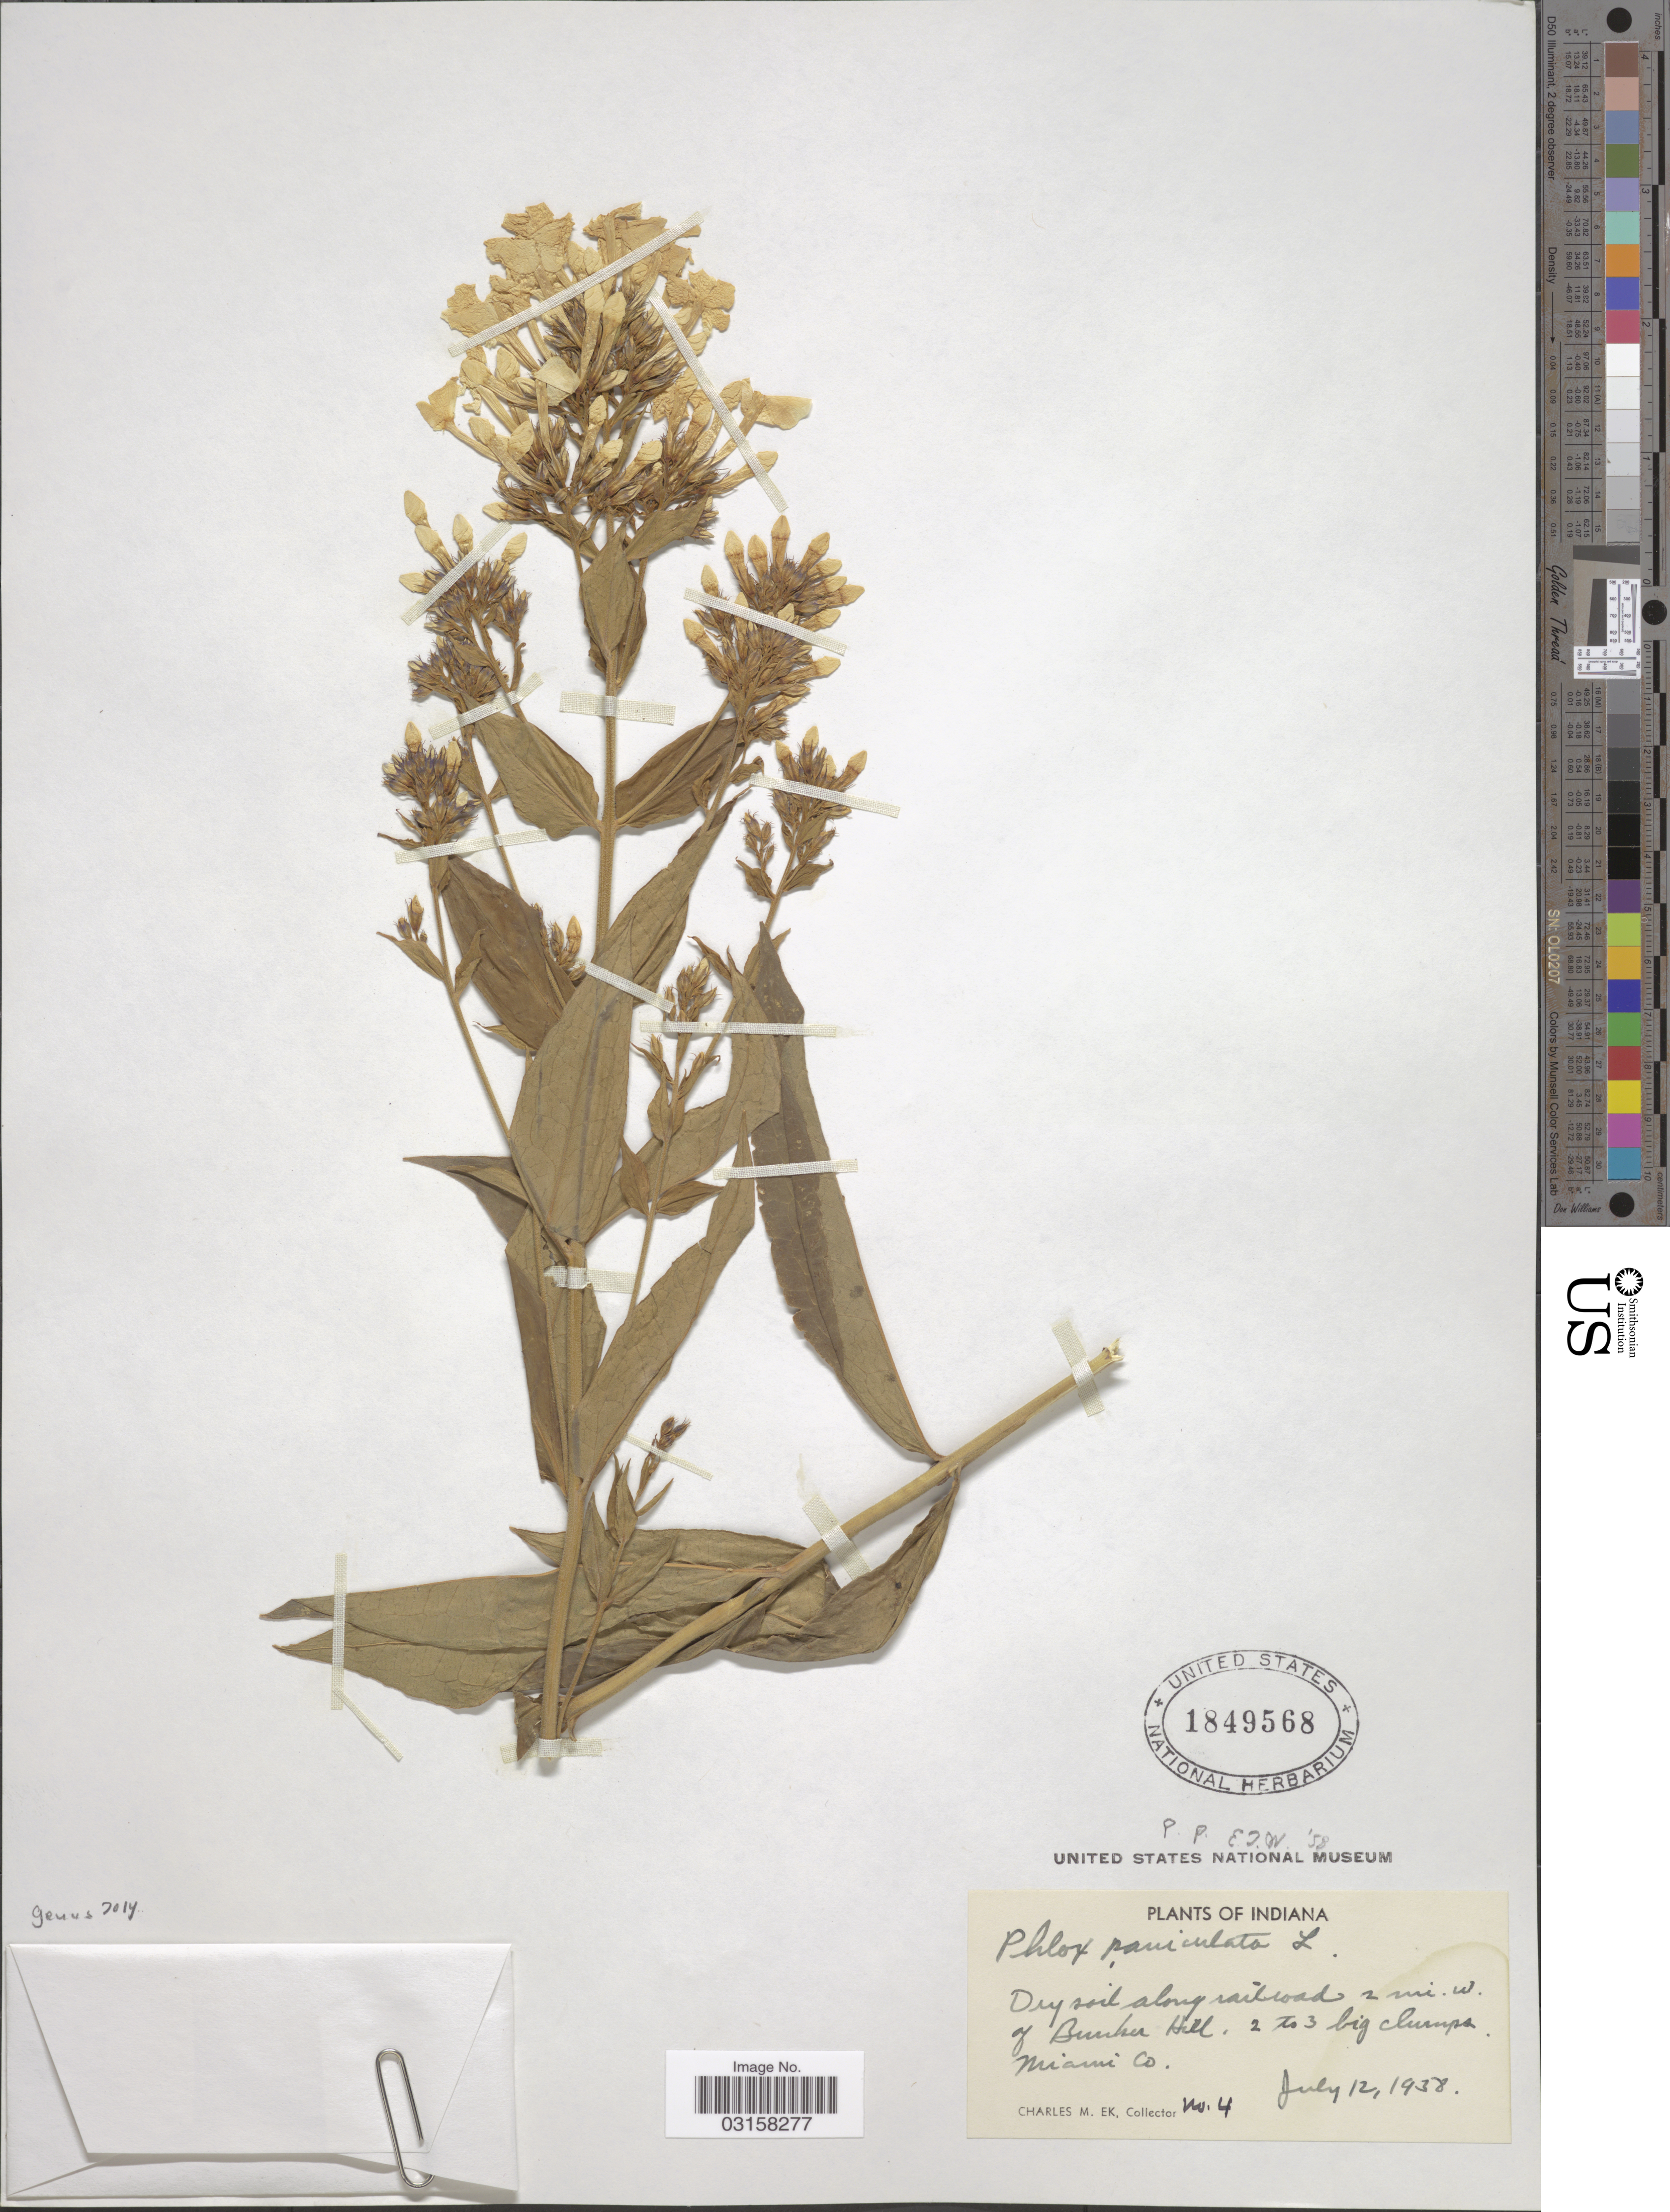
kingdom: Plantae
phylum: Tracheophyta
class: Magnoliopsida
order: Ericales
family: Polemoniaceae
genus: Phlox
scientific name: Phlox paniculata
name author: L.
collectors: C. Ek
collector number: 4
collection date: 1938-07-12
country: United States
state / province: Indiana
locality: Along railroad 2 mi. W. of Bunker Hill, 2 to 3 big clumps. Miami Co.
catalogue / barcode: US 1849568